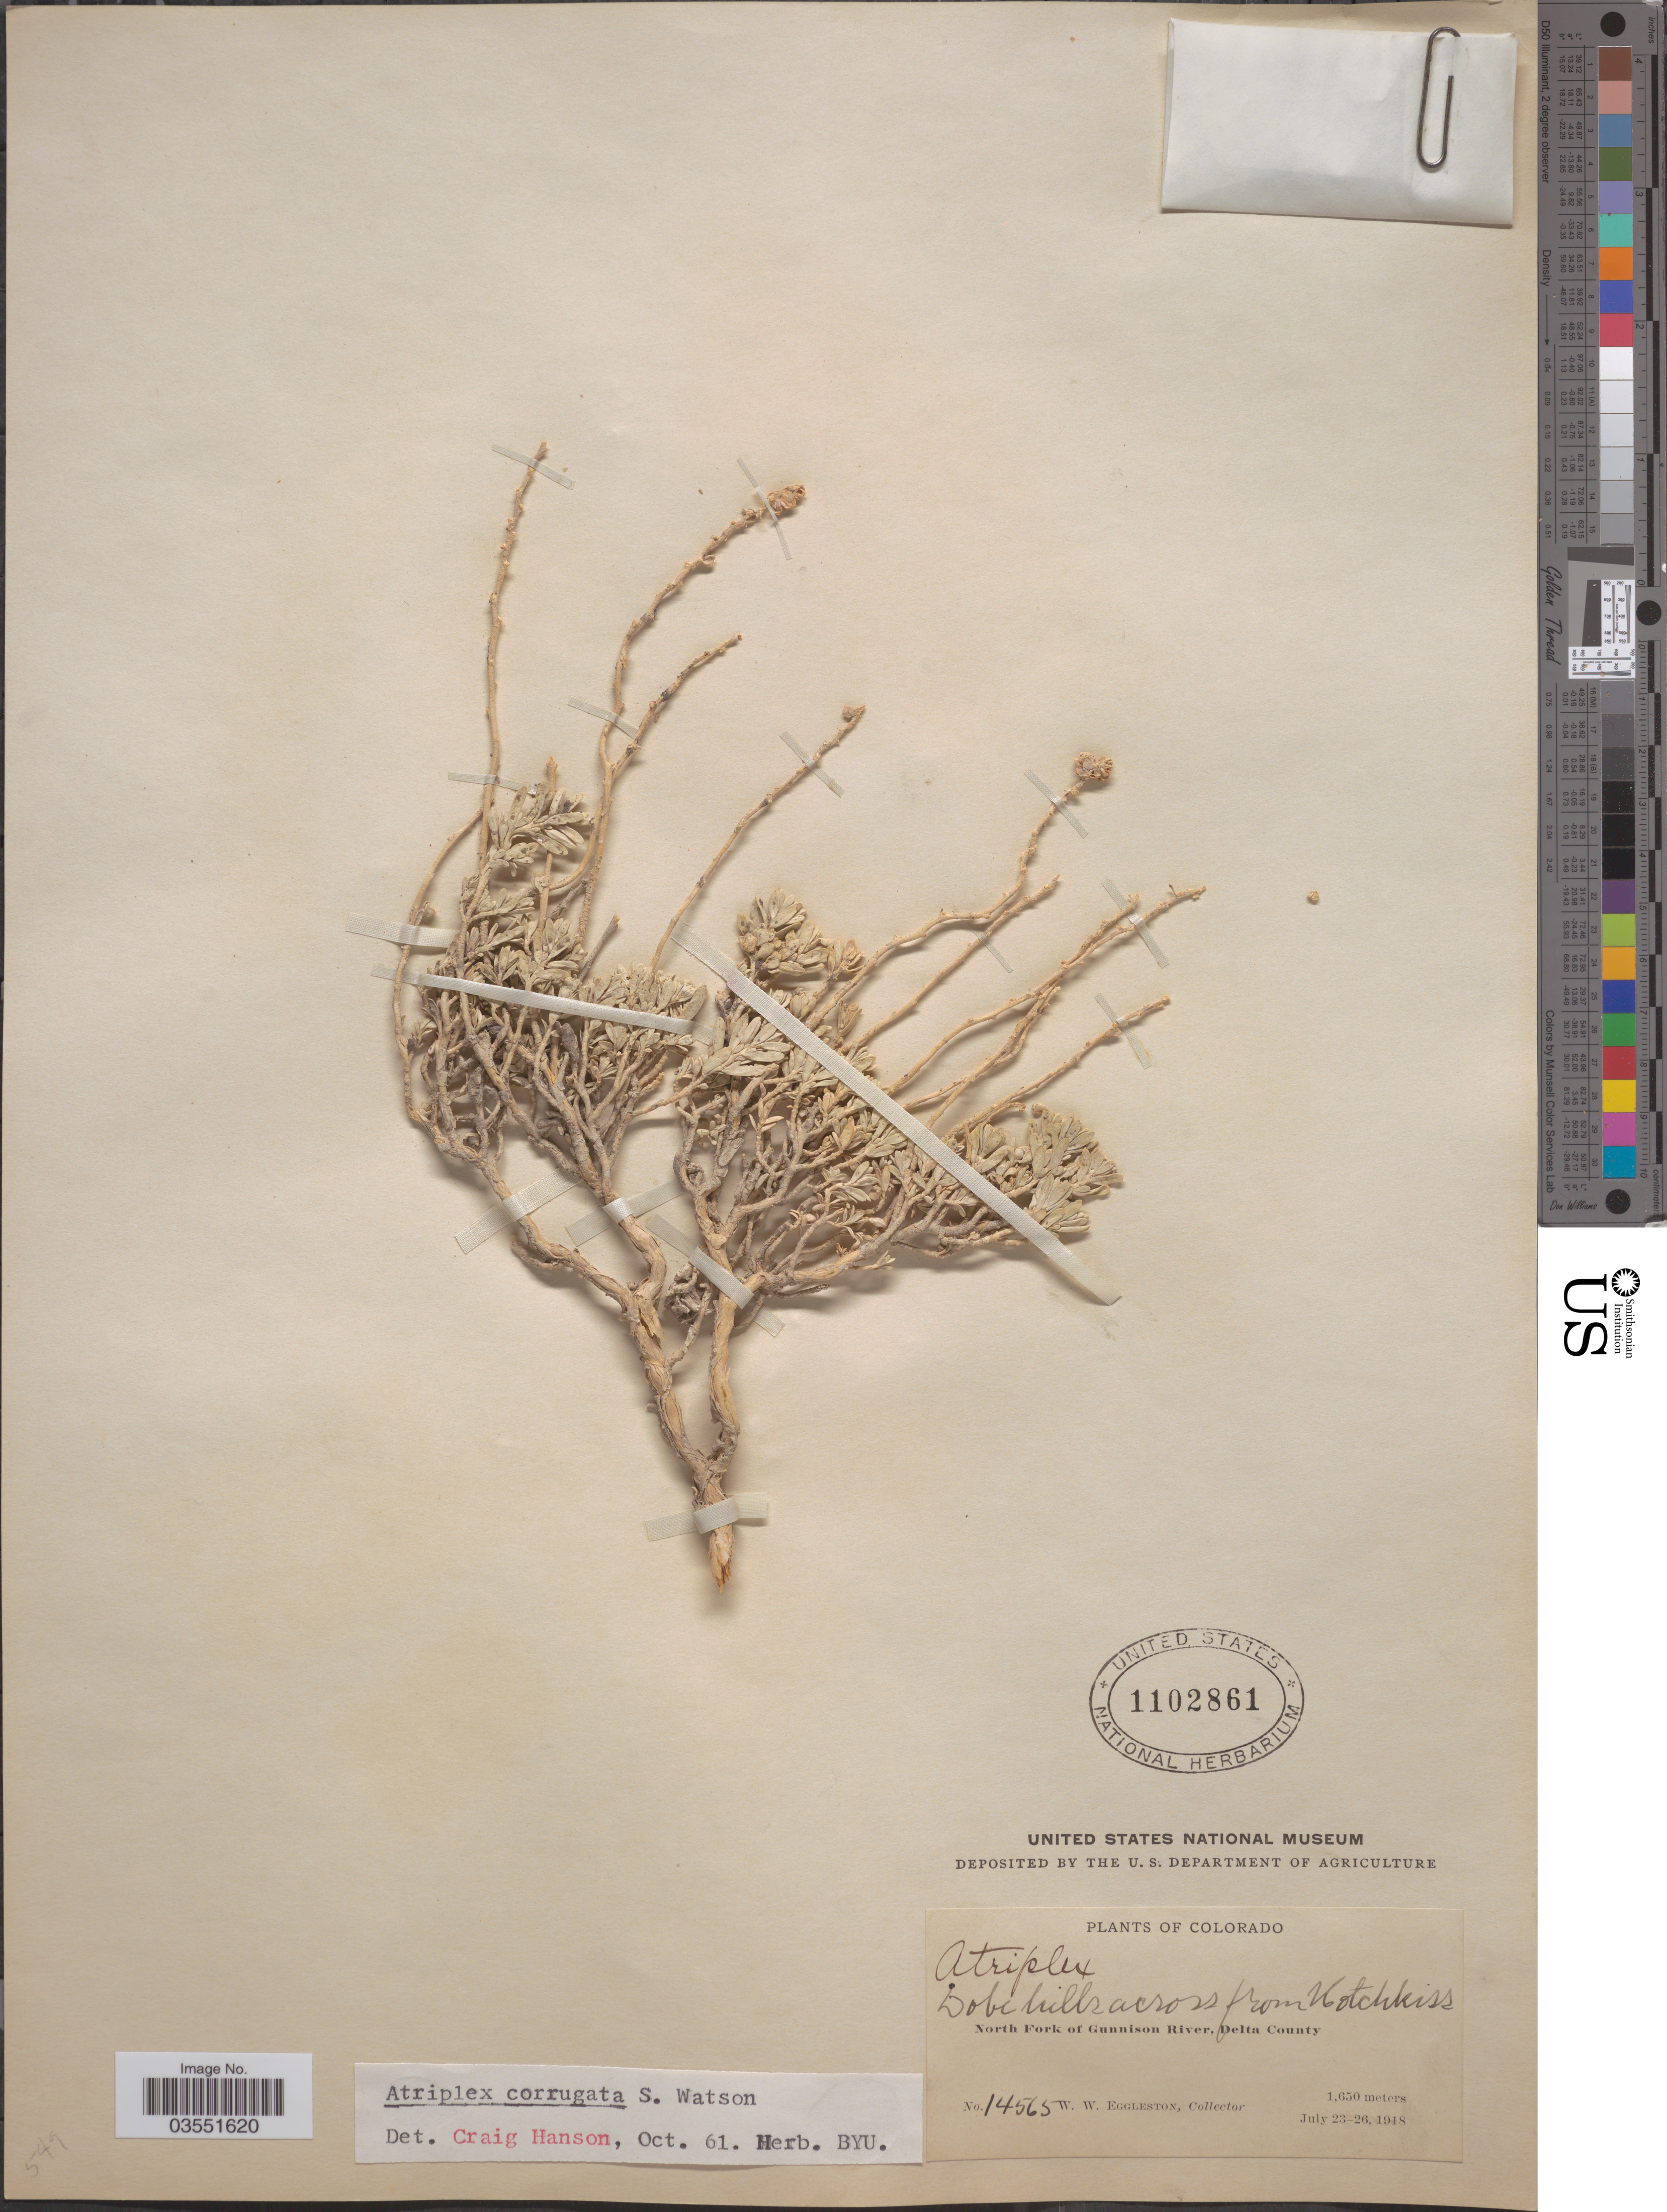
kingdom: Plantae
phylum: Tracheophyta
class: Magnoliopsida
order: Caryophyllales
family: Amaranthaceae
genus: Atriplex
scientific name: Atriplex corrugata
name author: S. Watson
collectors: W. W. Eggleston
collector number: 14565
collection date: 1918-07-23/1918-07-26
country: United States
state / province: Colorado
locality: North Fork of Gunnison River, Delta County.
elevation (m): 1650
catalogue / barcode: US 1102861